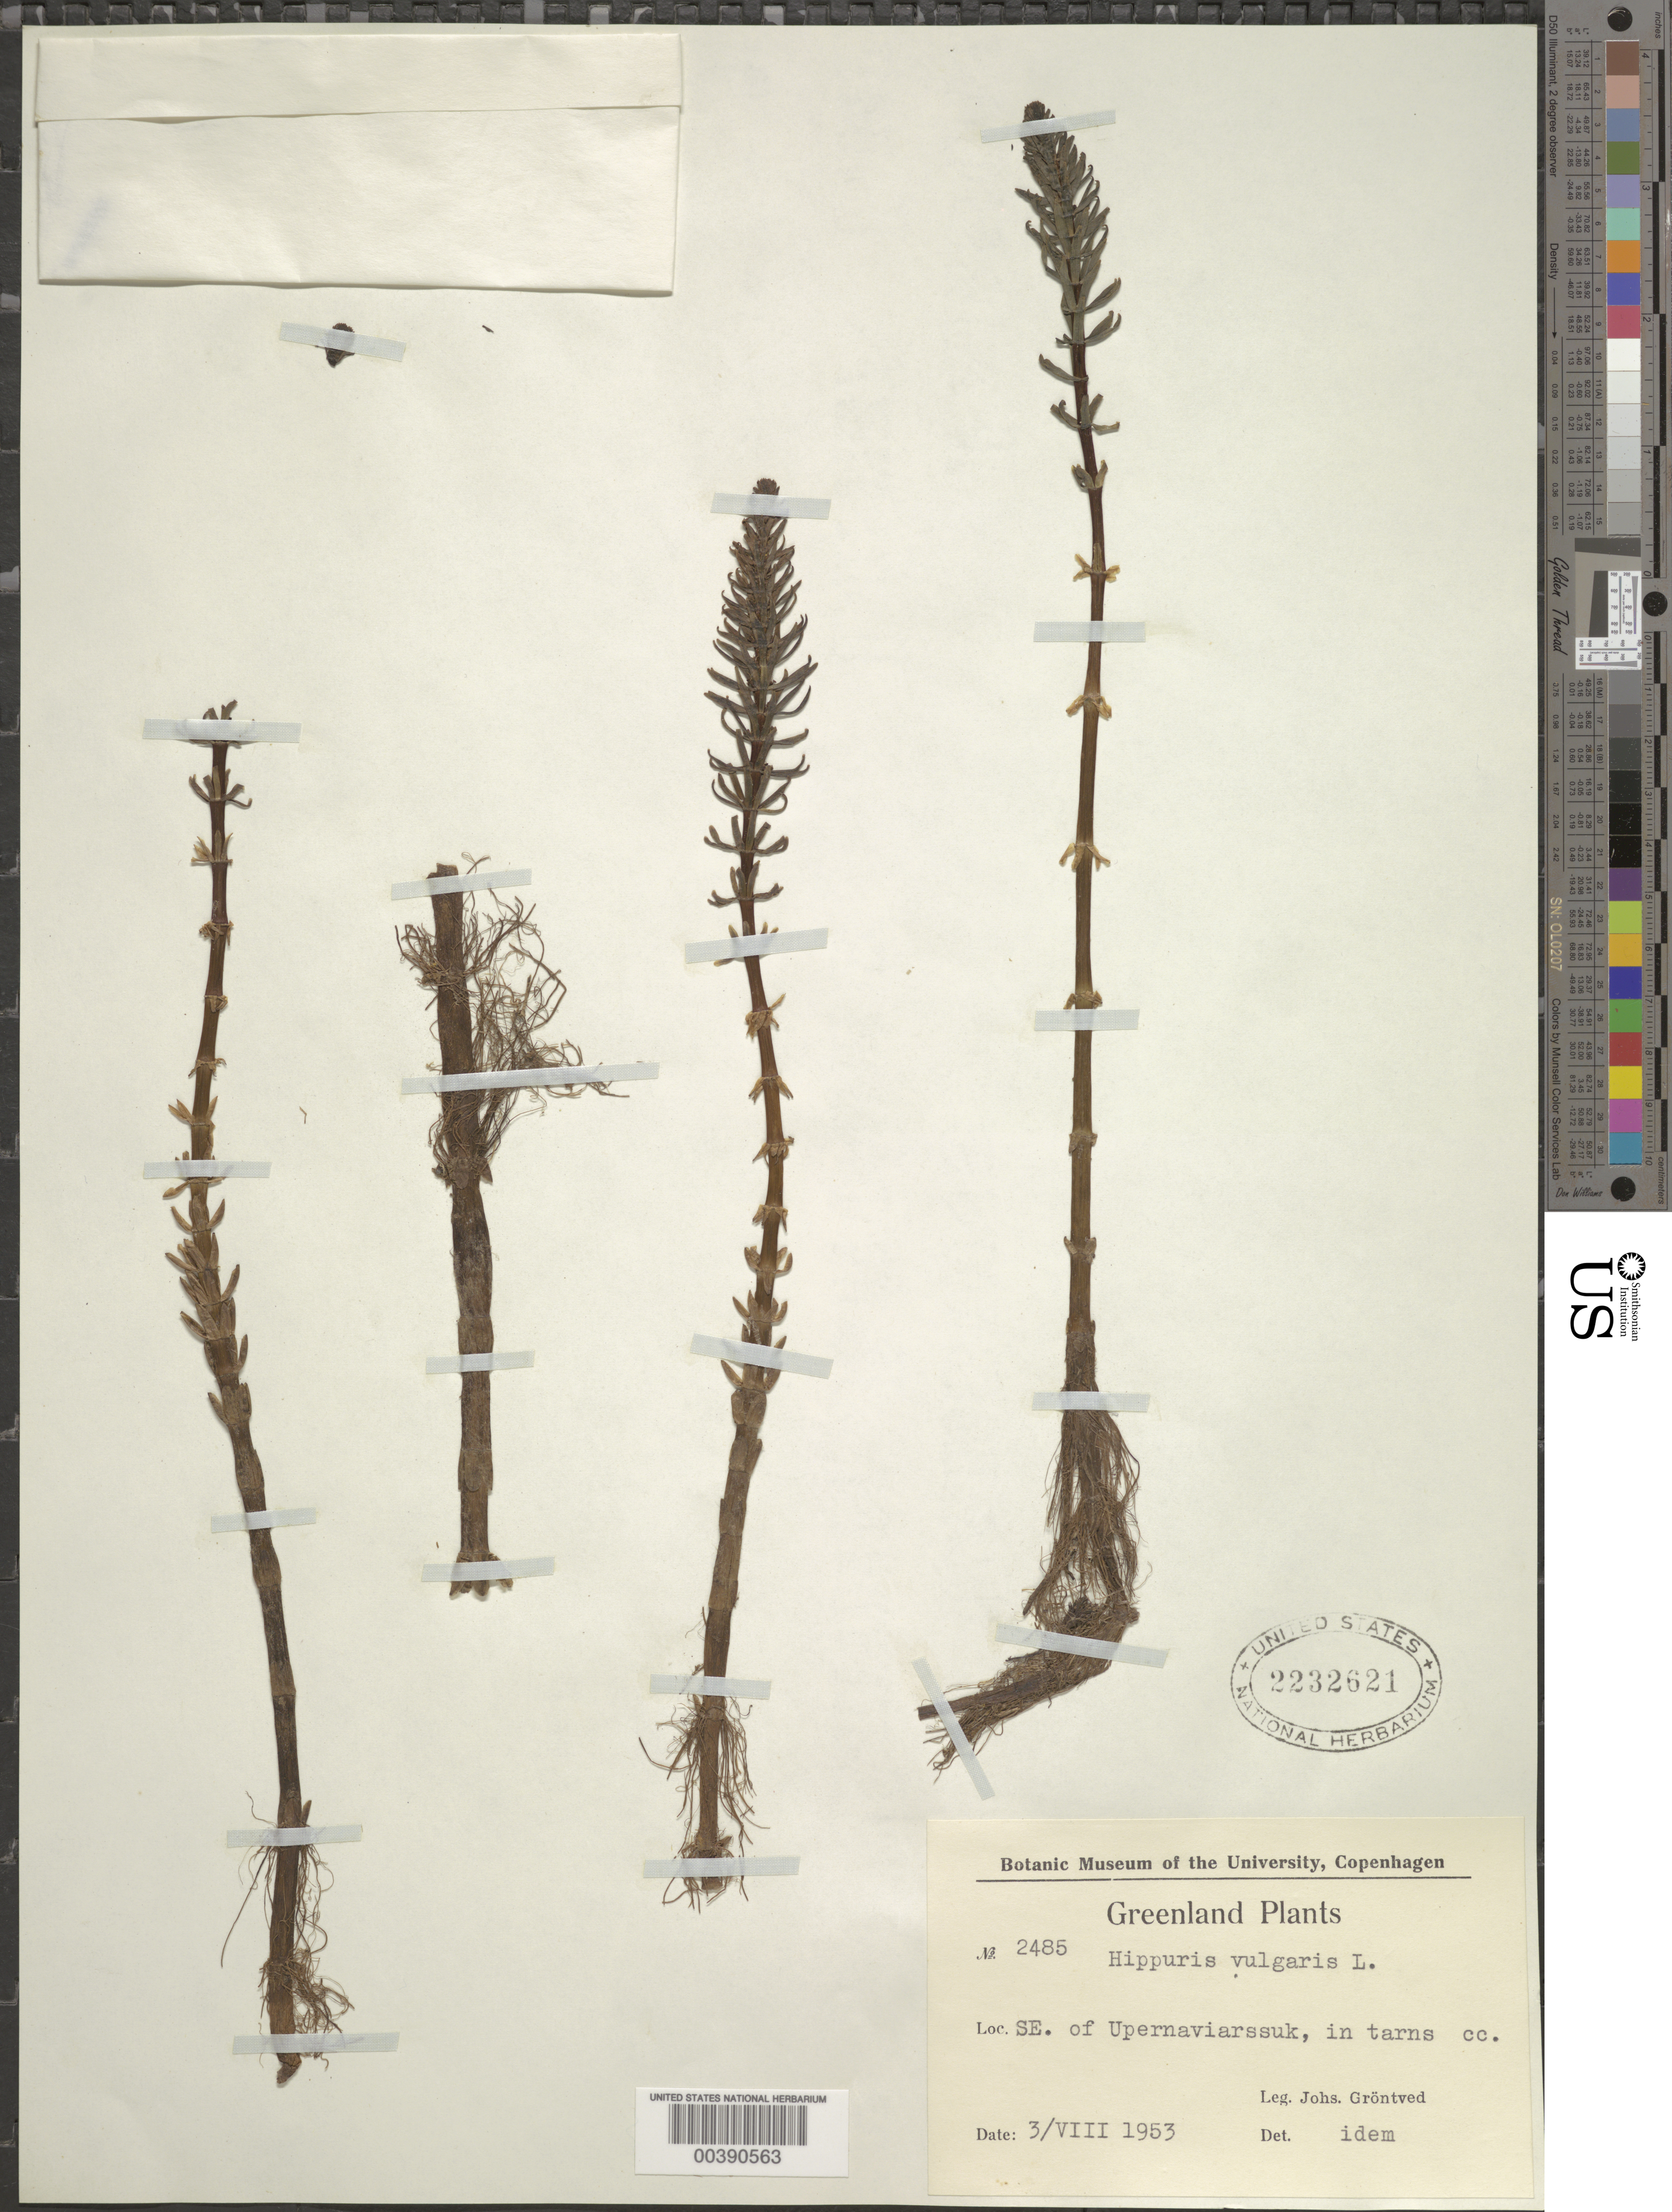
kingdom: Plantae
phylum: Tracheophyta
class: Magnoliopsida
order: Lamiales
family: Plantaginaceae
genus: Hippuris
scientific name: Hippuris vulgaris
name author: L.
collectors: J. Grontved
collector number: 2485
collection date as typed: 03 Aug 1953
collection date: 1953-08-03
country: Greenland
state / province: Vestgrønland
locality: Se of upernaviarssuk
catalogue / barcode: US 2232621